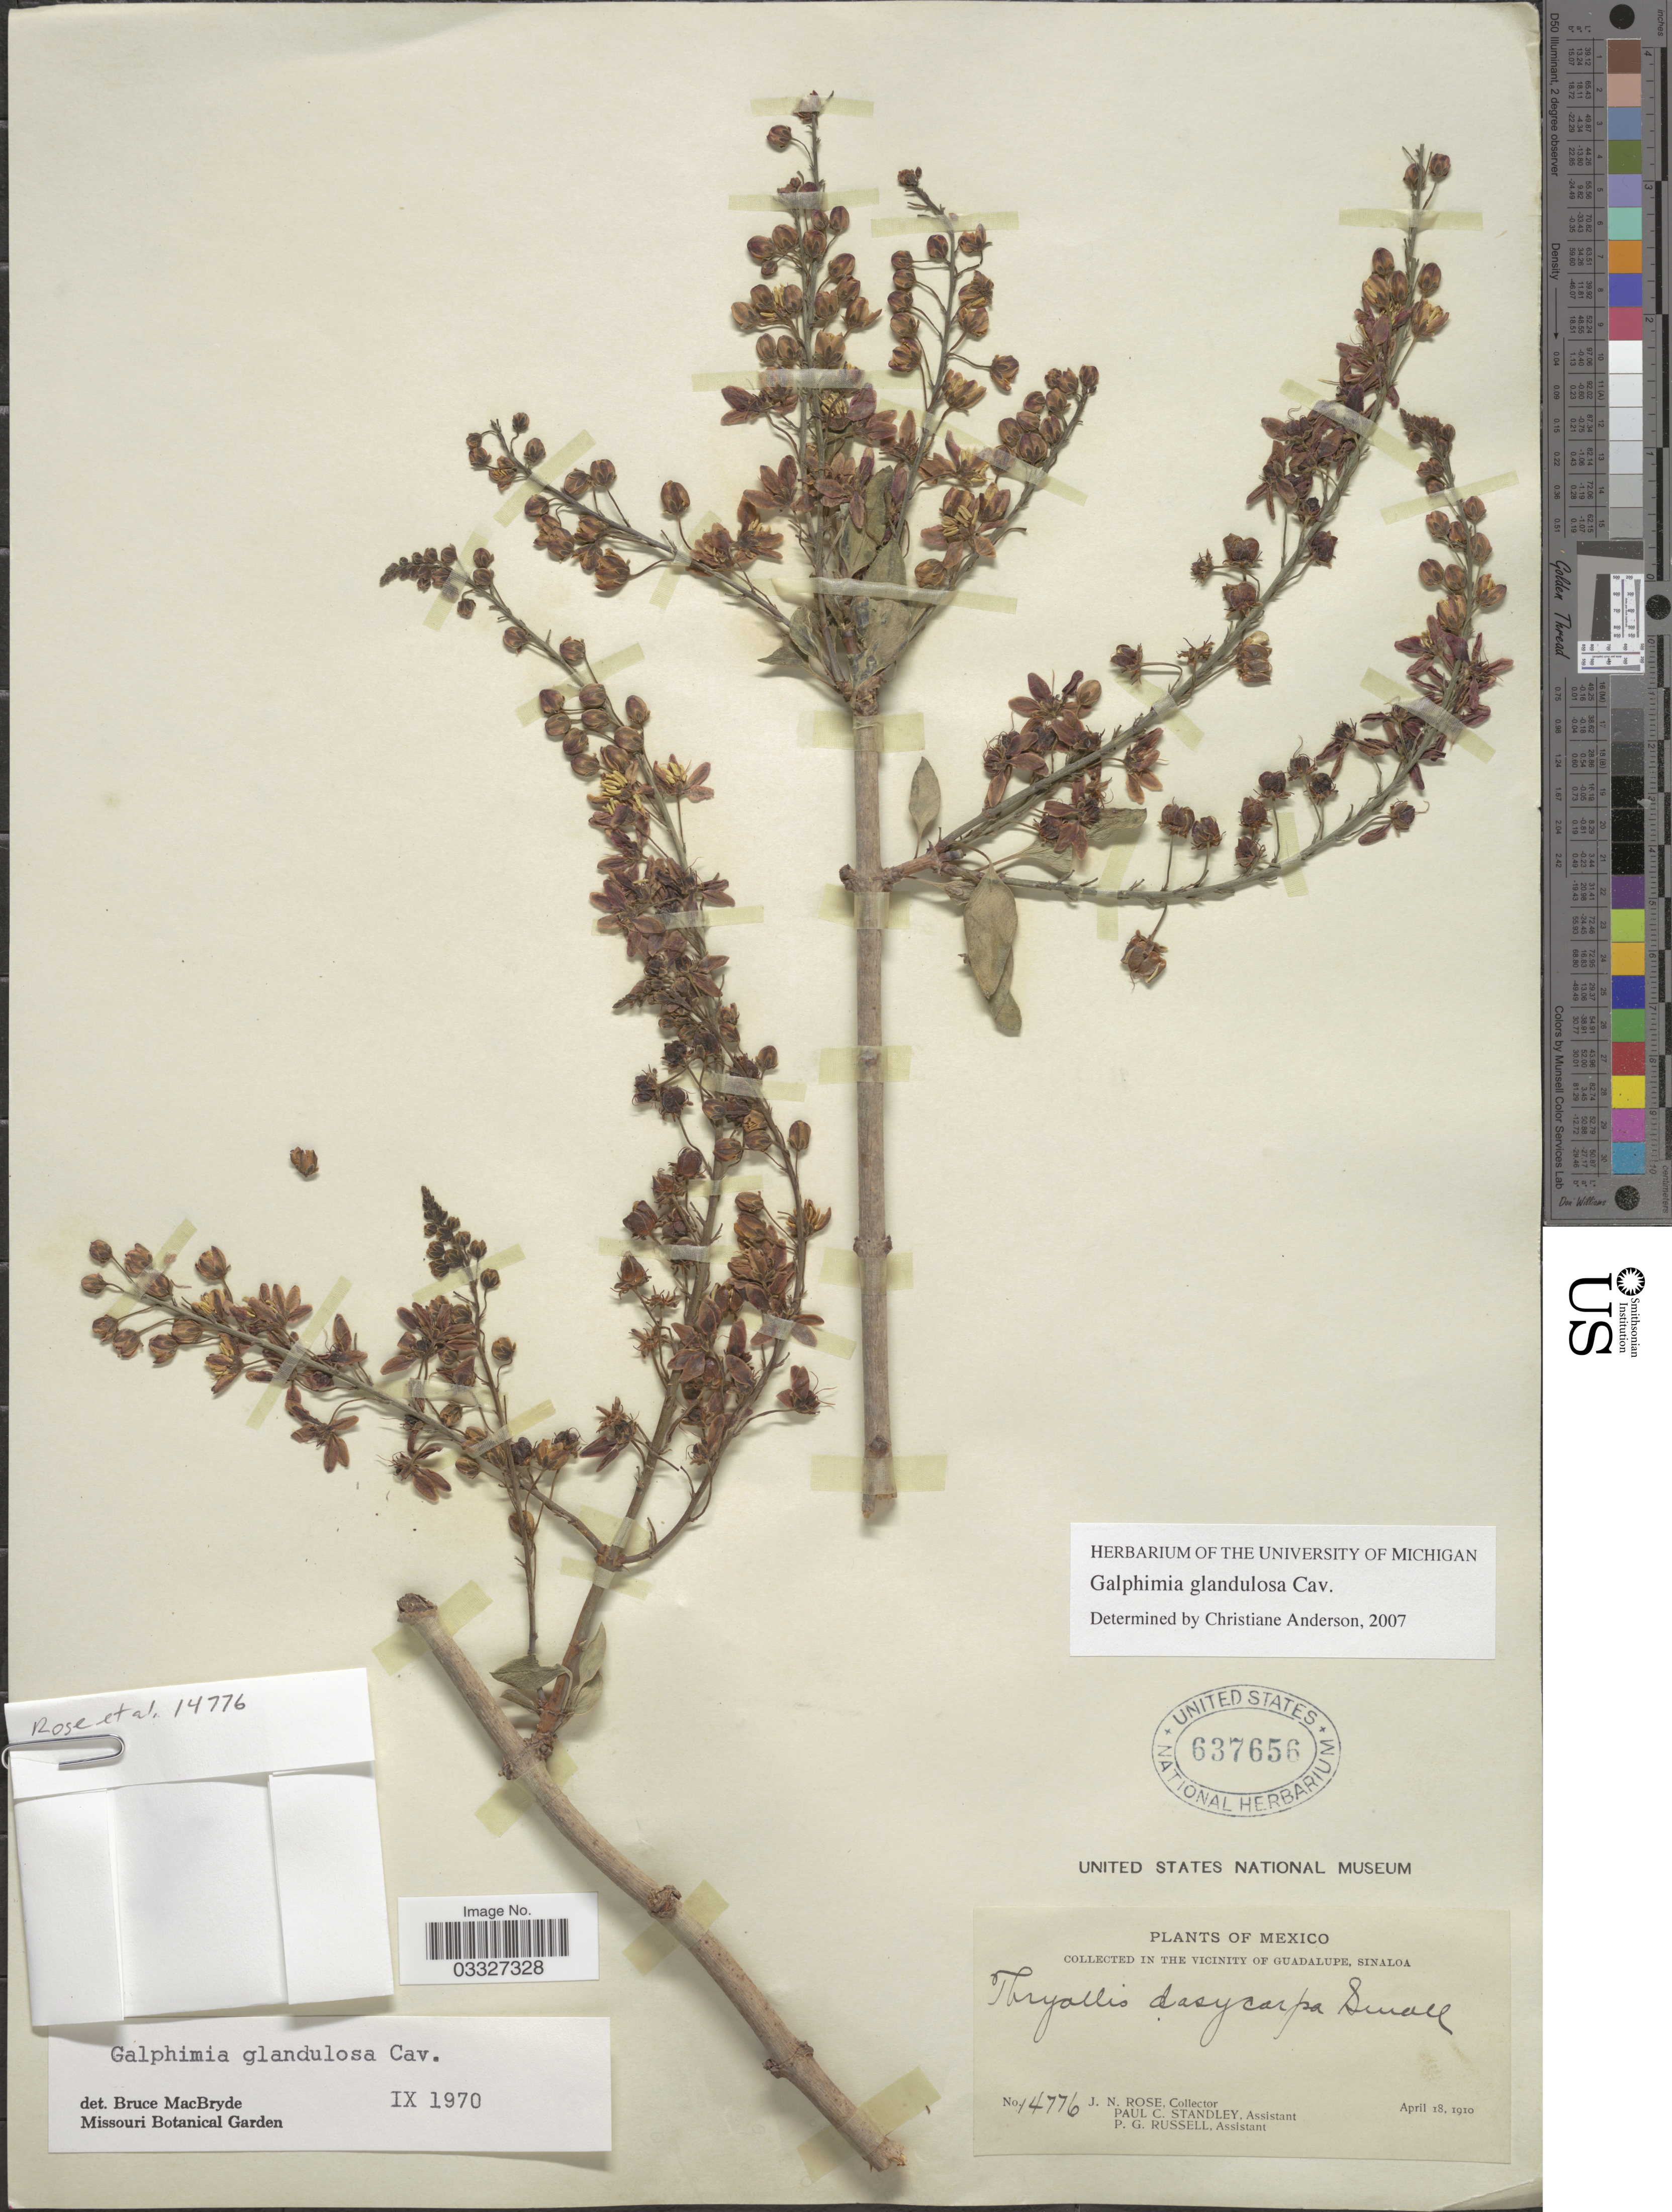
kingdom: Plantae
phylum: Tracheophyta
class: Magnoliopsida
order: Malpighiales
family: Malpighiaceae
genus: Galphimia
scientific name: Galphimia glandulosa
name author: Cav.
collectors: J. N. Rose, P. C. Standley & P. G. Russell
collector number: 14776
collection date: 1910-04-18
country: Mexico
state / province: Sinaloa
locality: In the vicinity of Guadalupe.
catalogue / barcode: US 637656